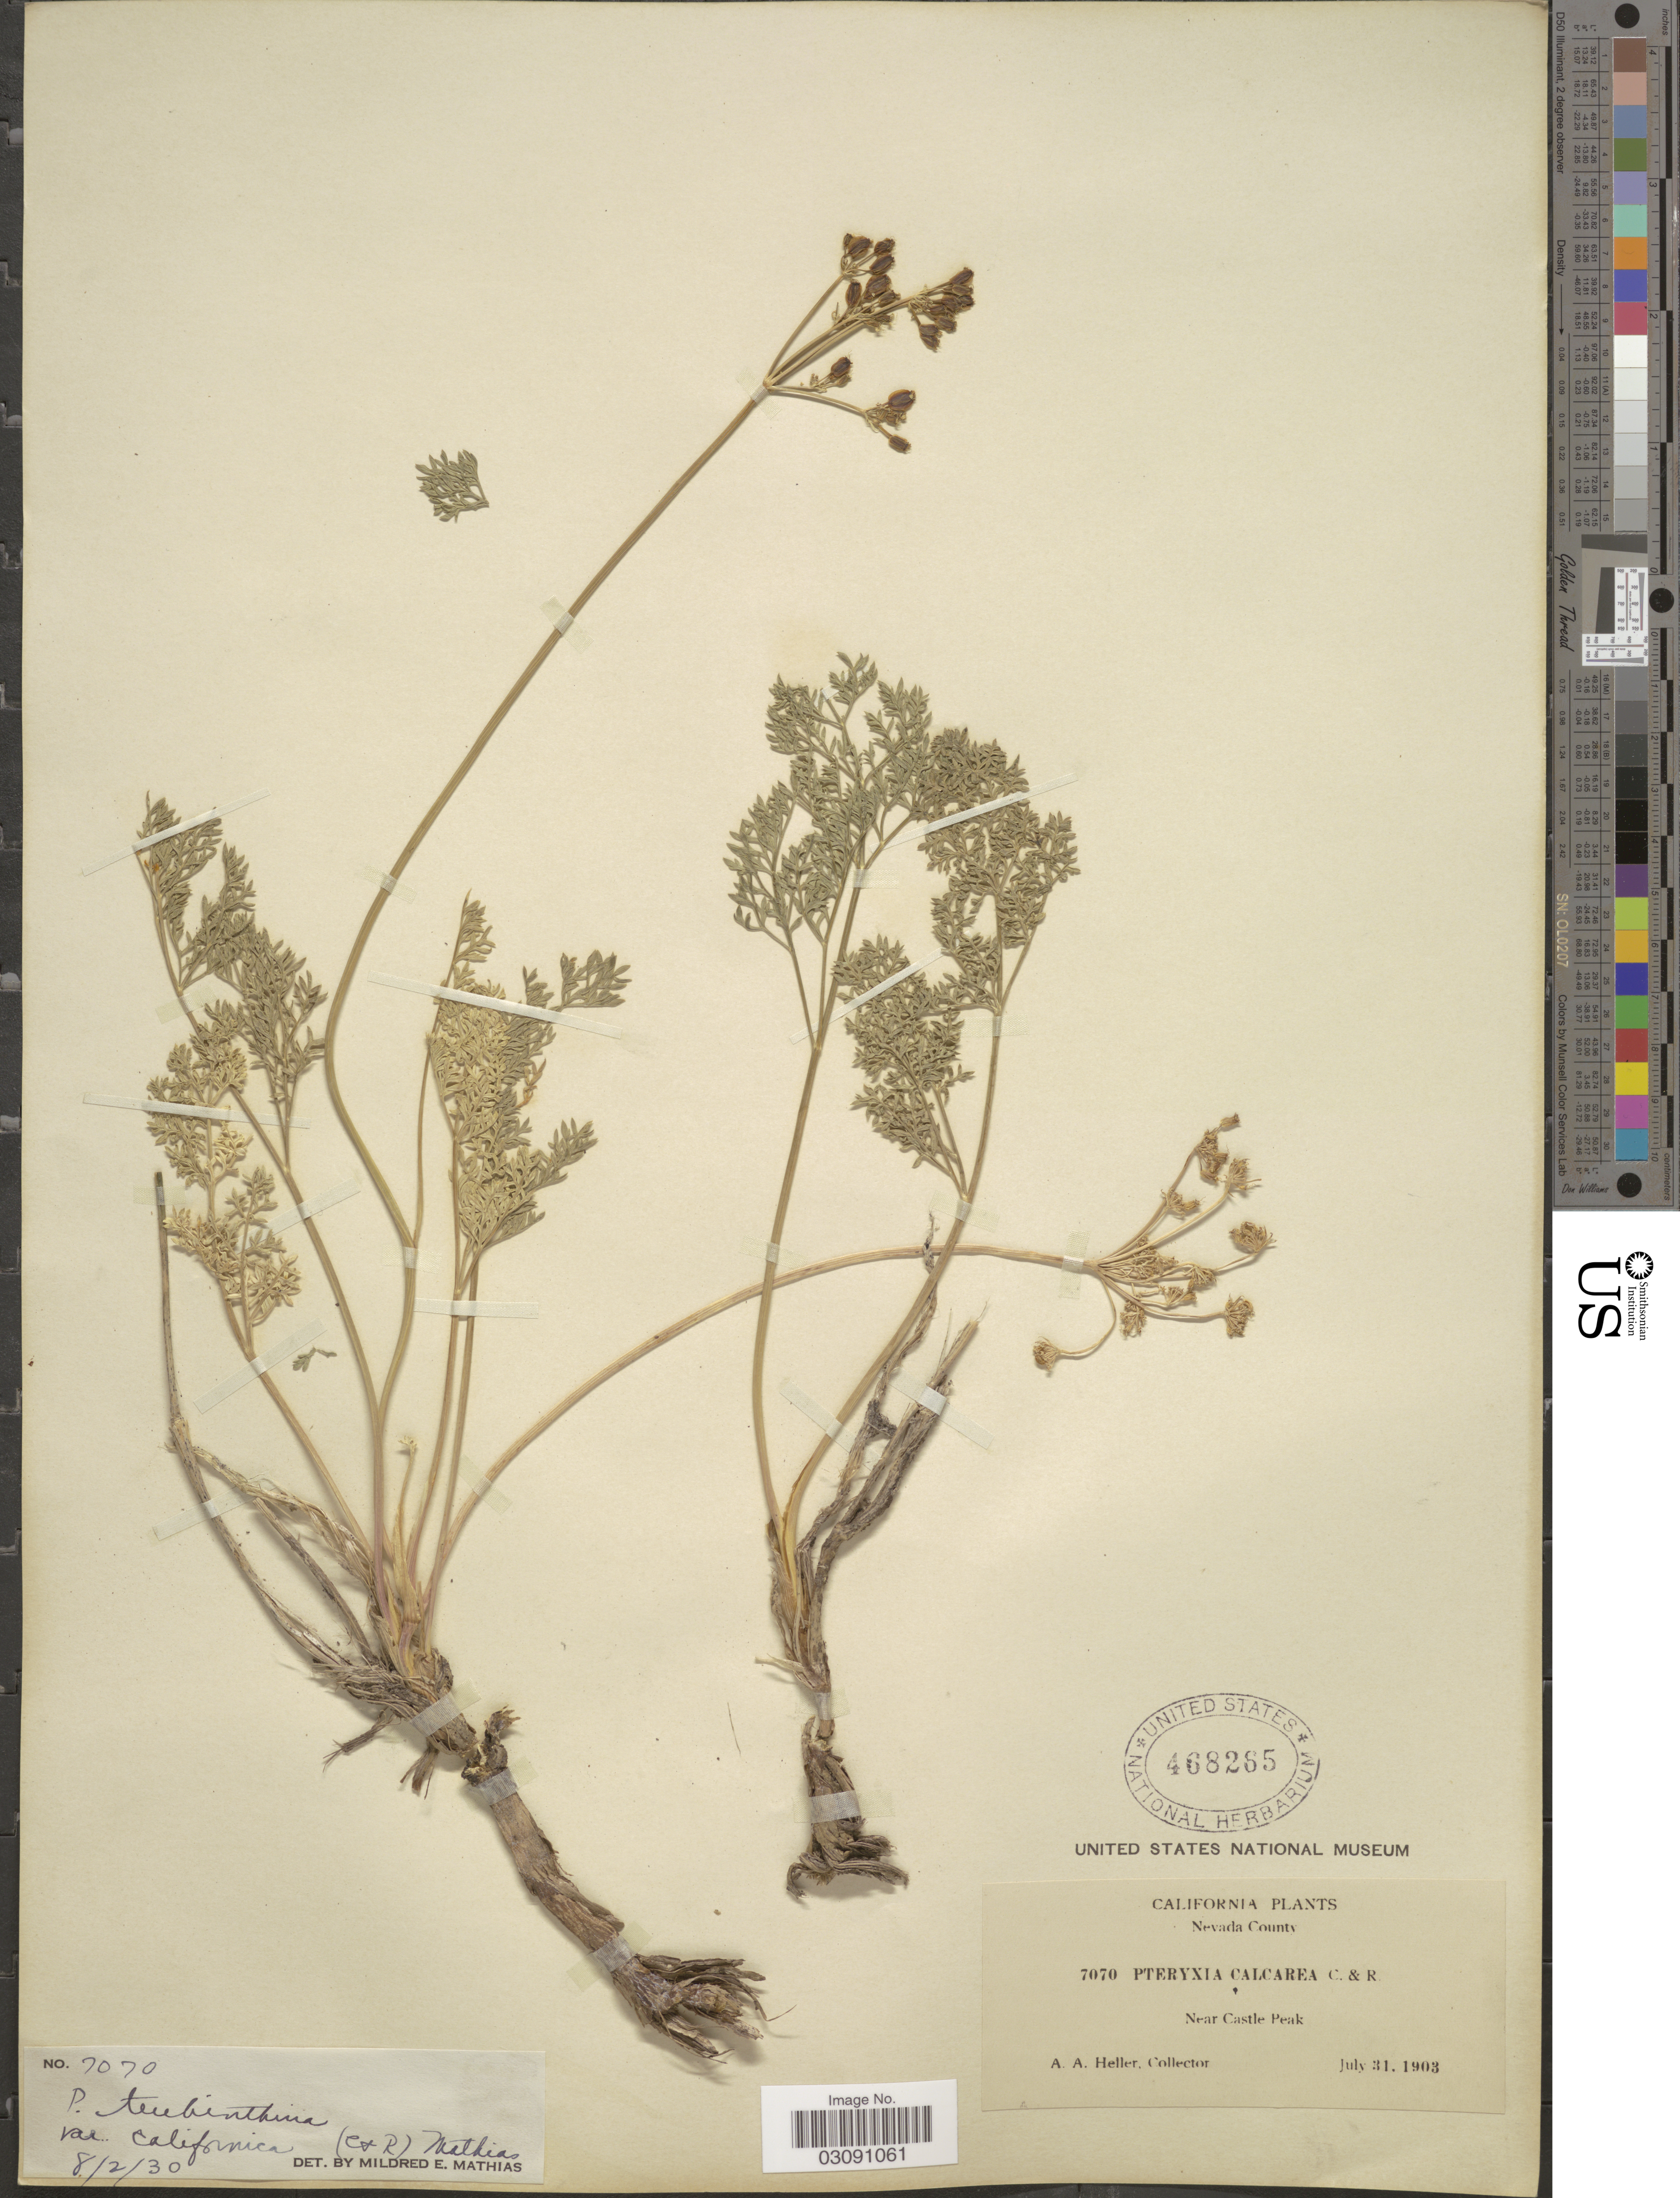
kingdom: Plantae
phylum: Tracheophyta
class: Magnoliopsida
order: Apiales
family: Apiaceae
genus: Pteryxia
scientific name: Pteryxia terebinthina var. californica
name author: (J.M. Coult. & Rose) Mathias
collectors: A. A. Heller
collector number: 7070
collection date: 1903-07-31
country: United States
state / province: California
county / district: Nevada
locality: Nevada County, Near Castle Peak.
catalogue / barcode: US 468265